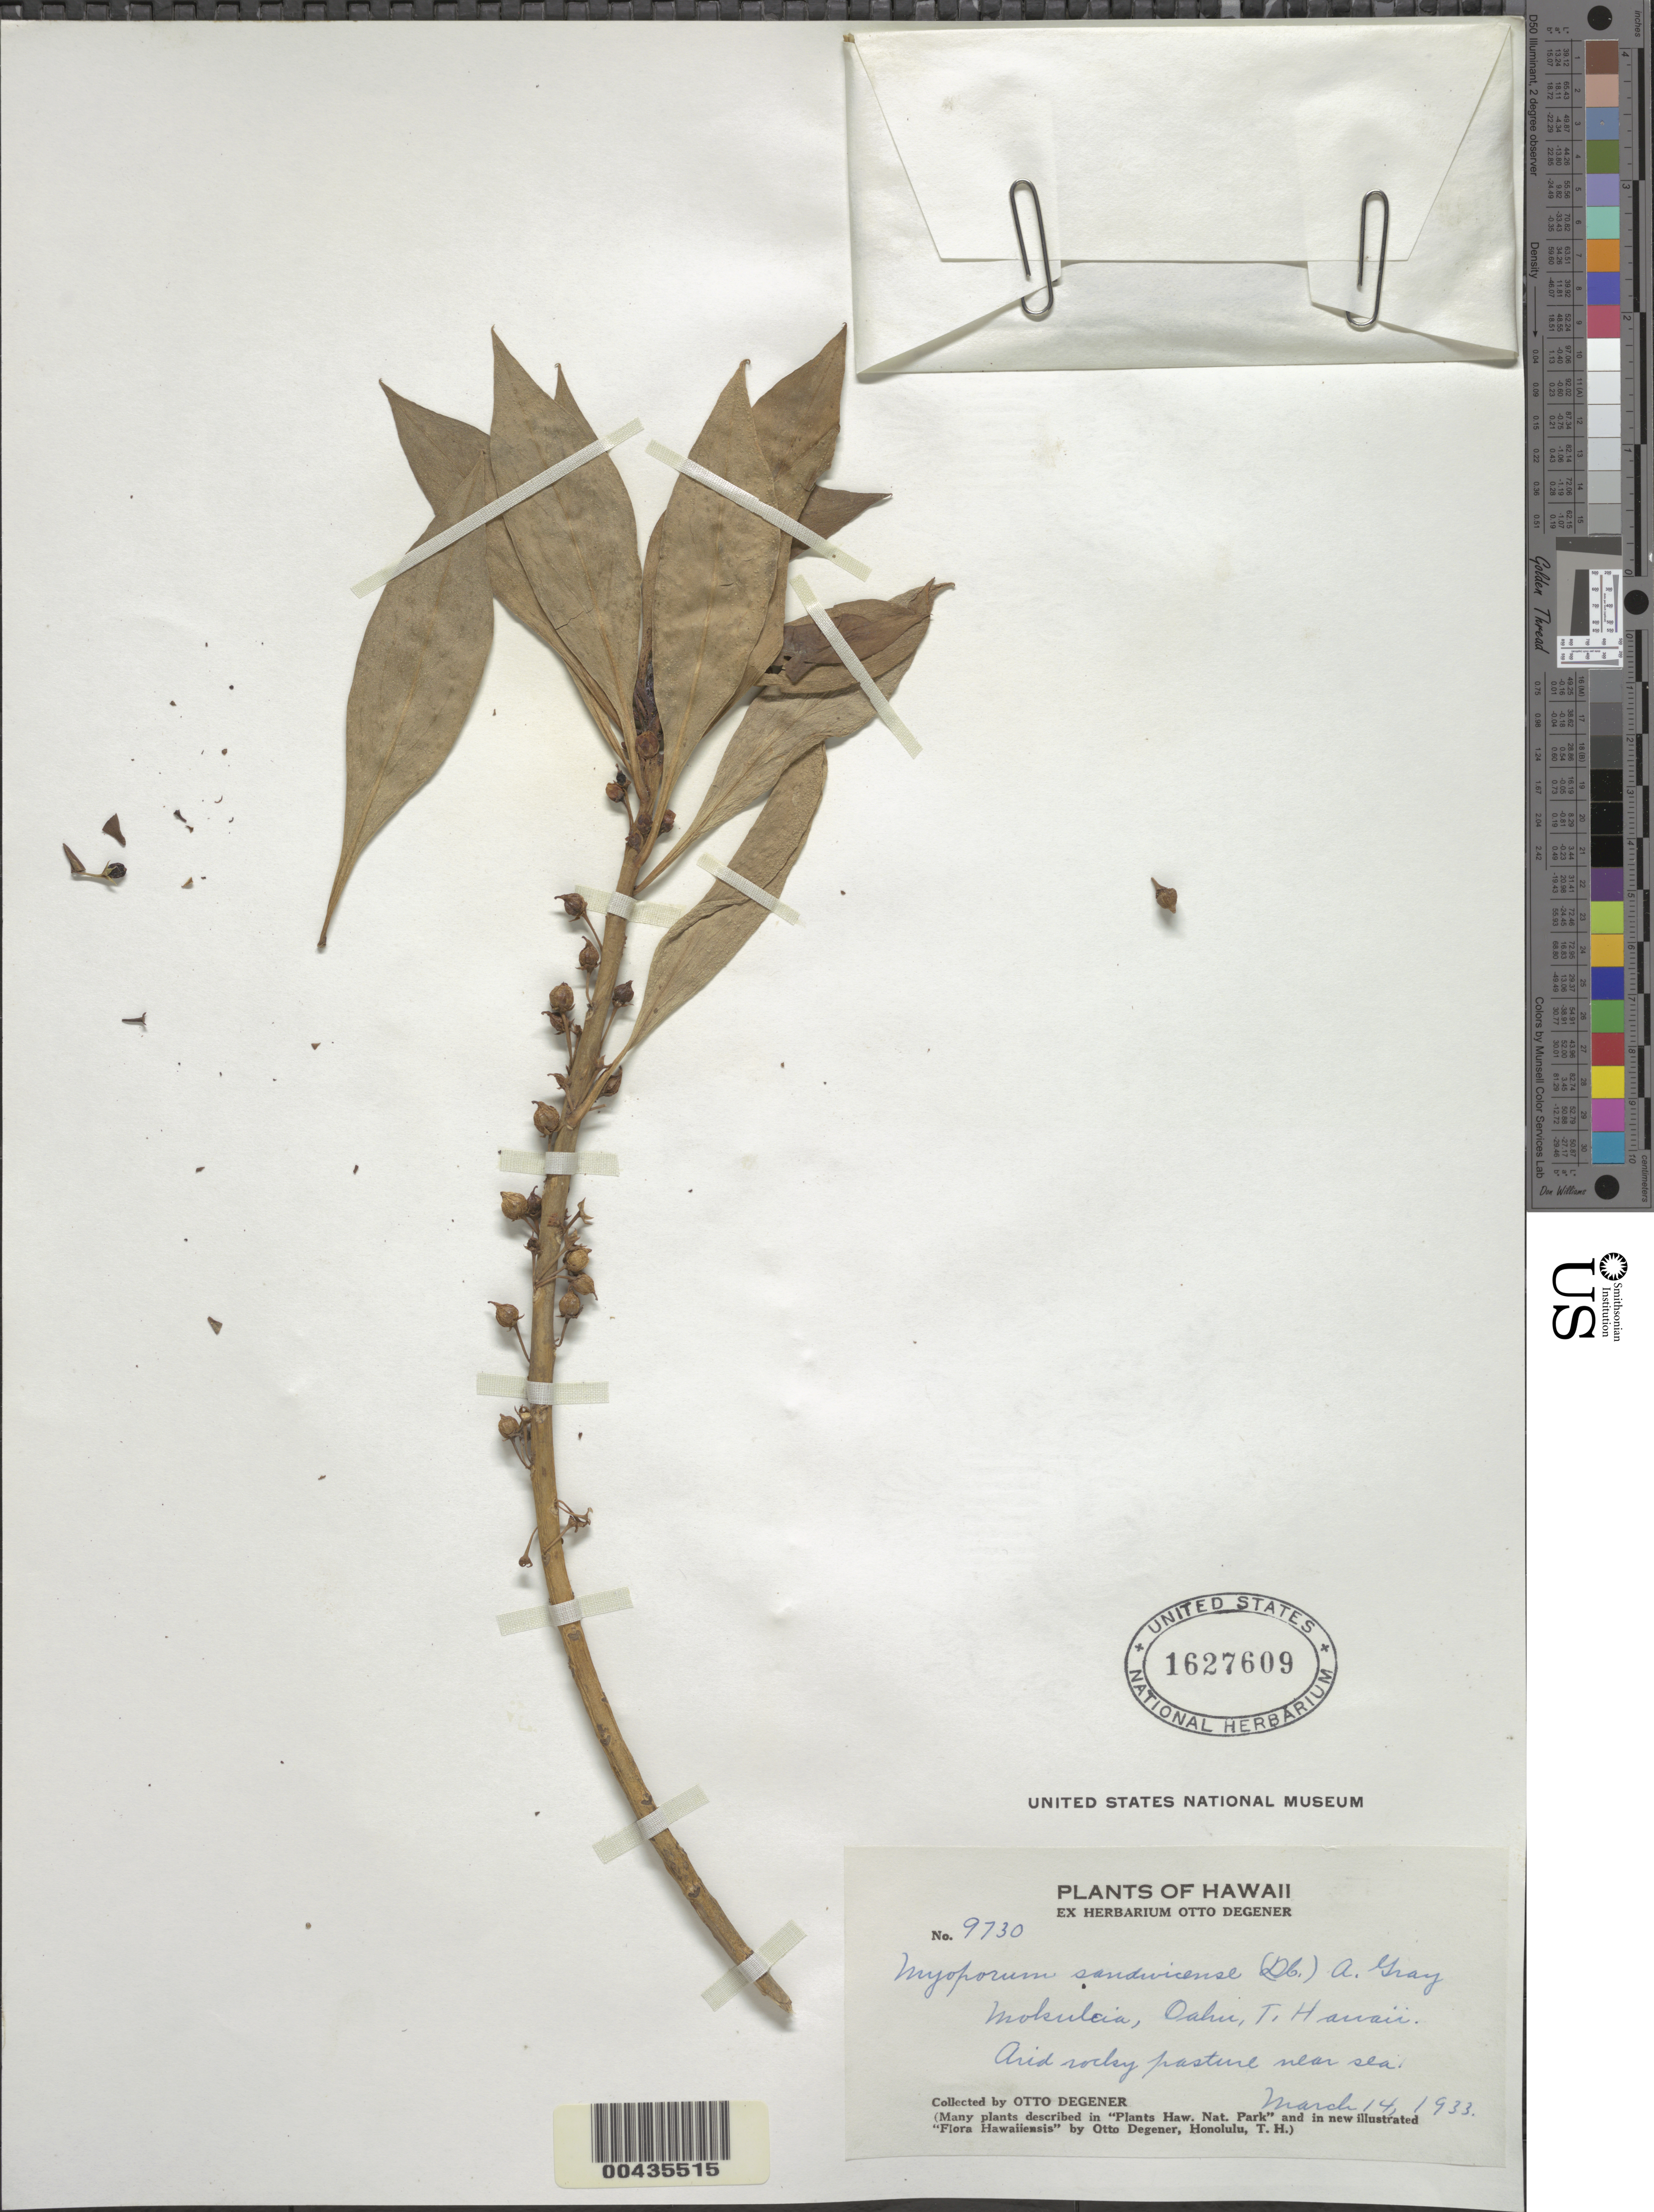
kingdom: Plantae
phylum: Tracheophyta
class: Magnoliopsida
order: Lamiales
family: Scrophulariaceae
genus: Myoporum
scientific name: Myoporum sandwicense subsp. sandwicense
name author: A. Gray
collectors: O. Degener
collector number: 9730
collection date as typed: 14 Mar 1933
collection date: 1933-03-14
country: United States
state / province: Hawaii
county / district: Honolulu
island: Oahu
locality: Mokuleia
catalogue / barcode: US 1627609